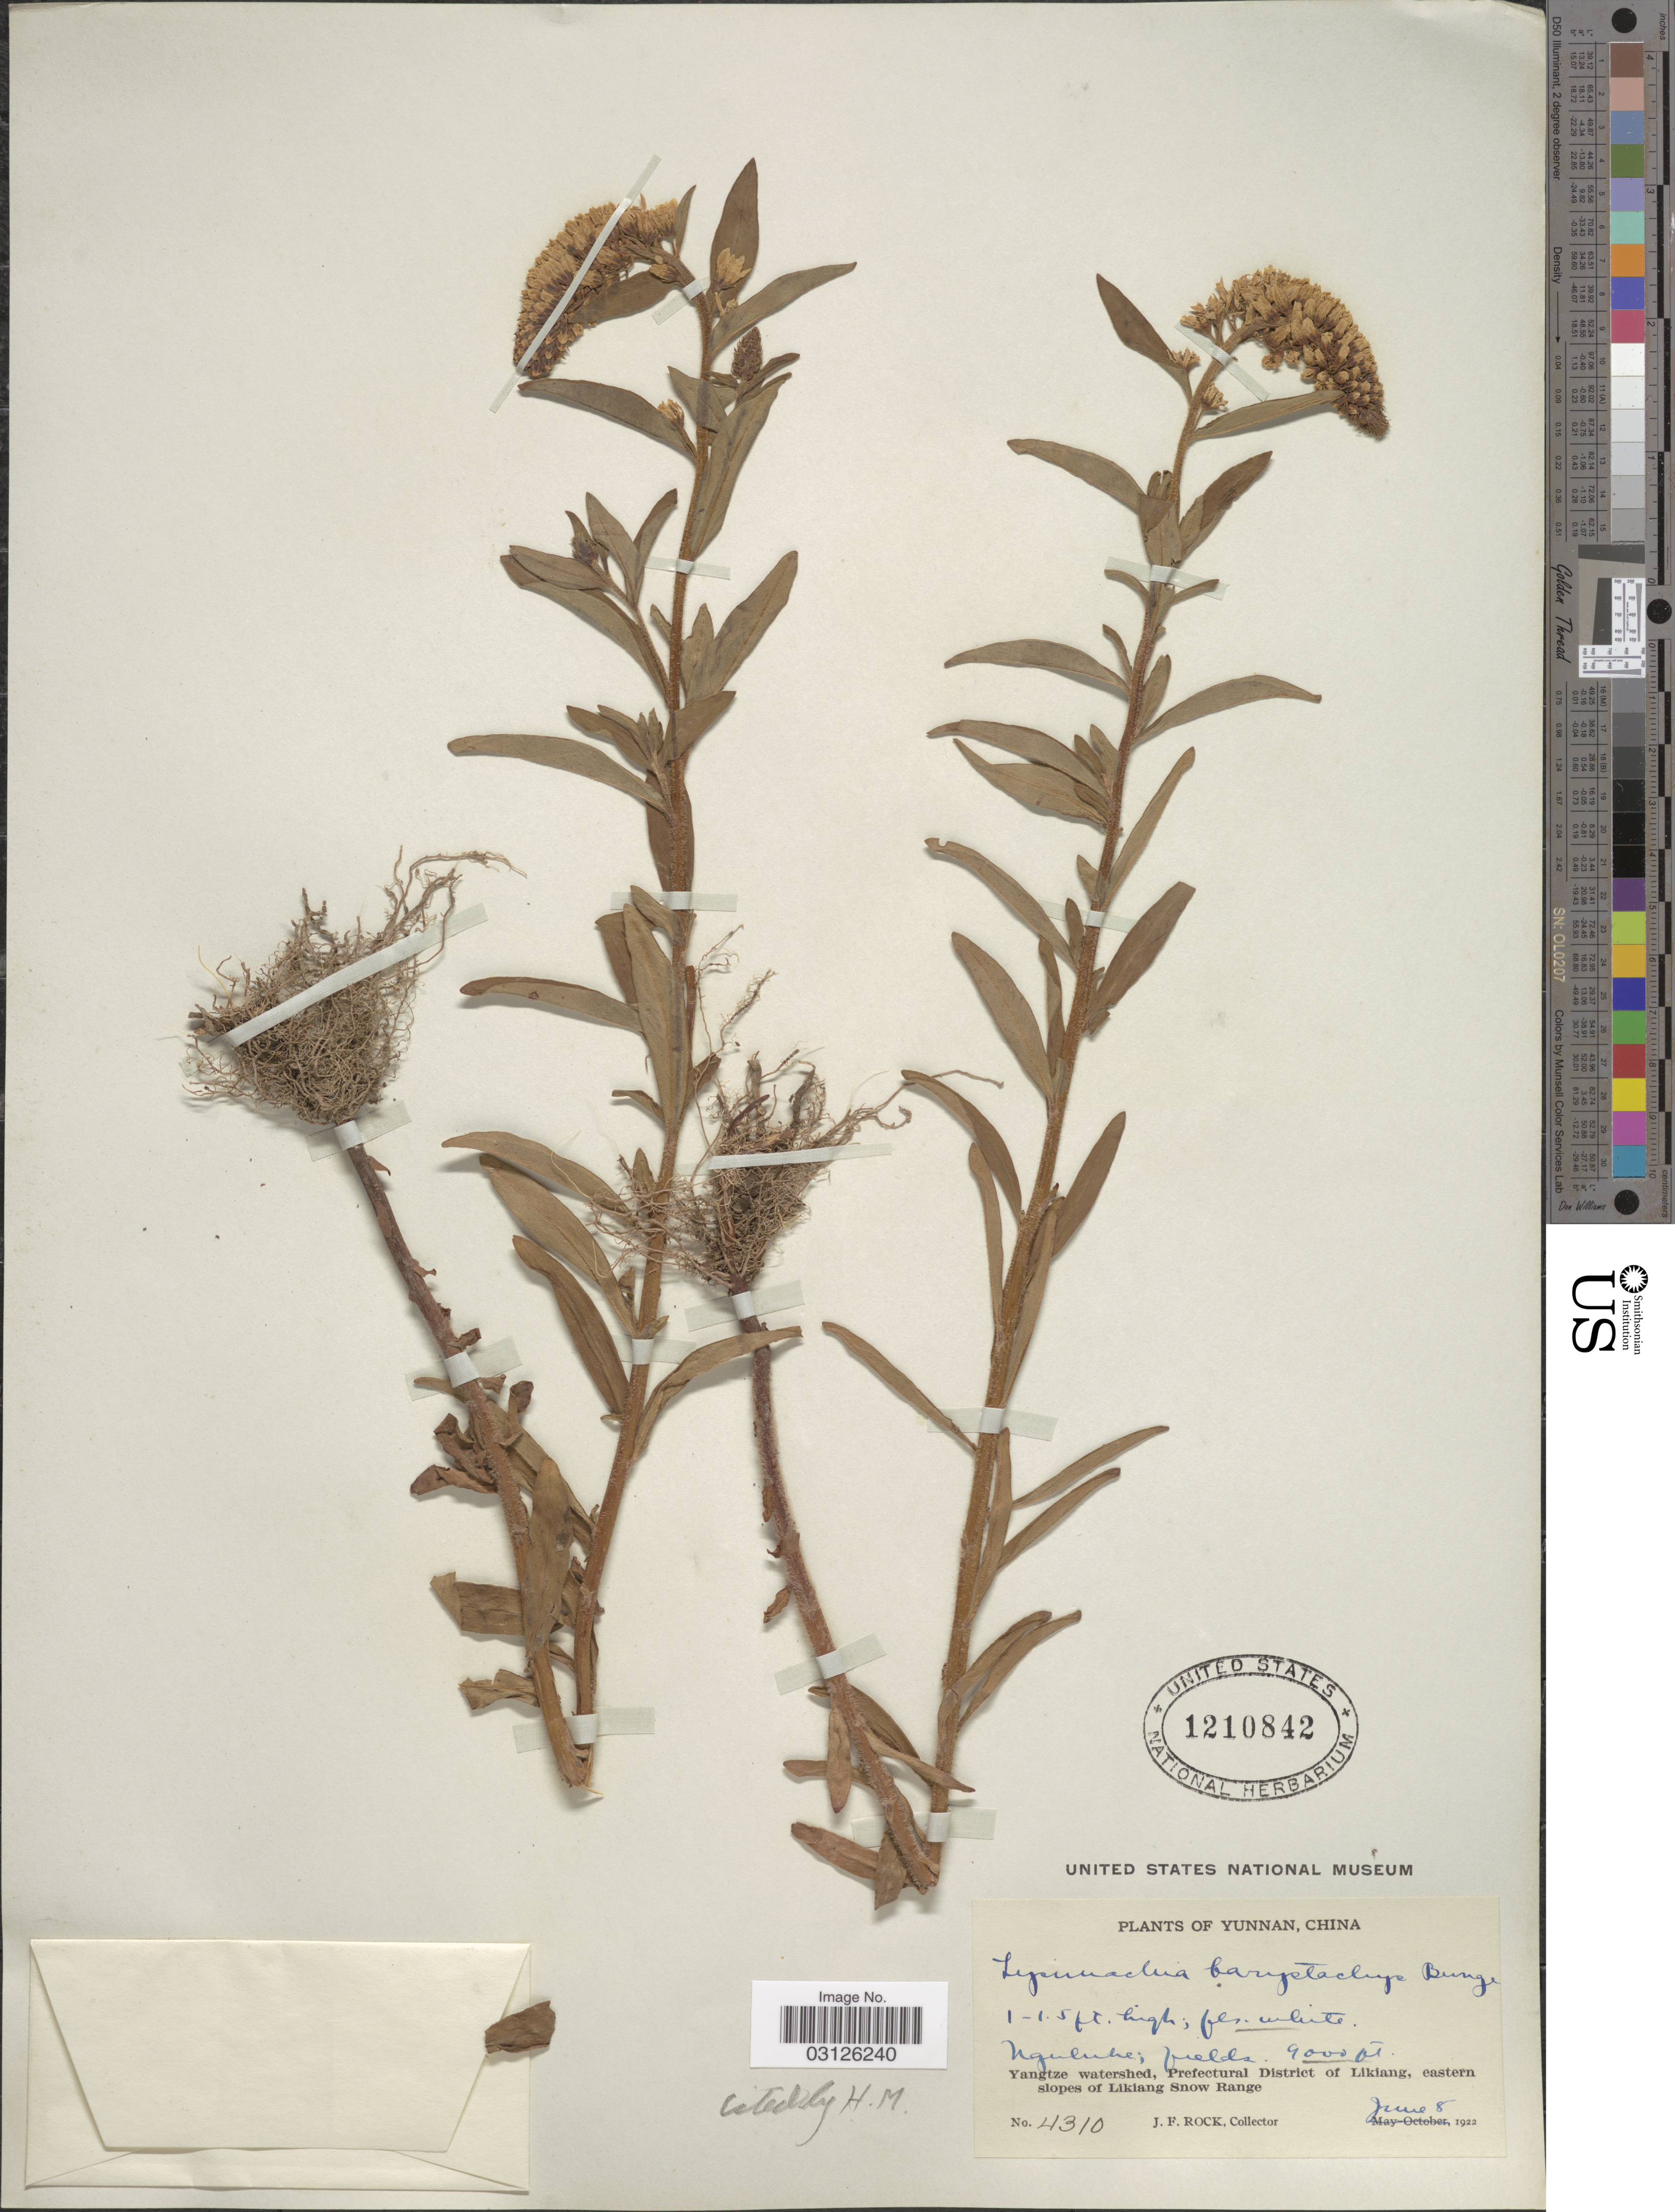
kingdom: Plantae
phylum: Tracheophyta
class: Magnoliopsida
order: Ericales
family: Primulaceae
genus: Lysimachia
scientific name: Lysimachia barystachys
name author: Bunge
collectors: J. Rock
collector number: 4310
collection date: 1922-06-08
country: China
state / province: Yunnan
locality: Nguluke. Yangtze watershed, Prefectural District of Likiang, eastern slopes of Likiang Snow Range.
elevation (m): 2743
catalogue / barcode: US 1210842